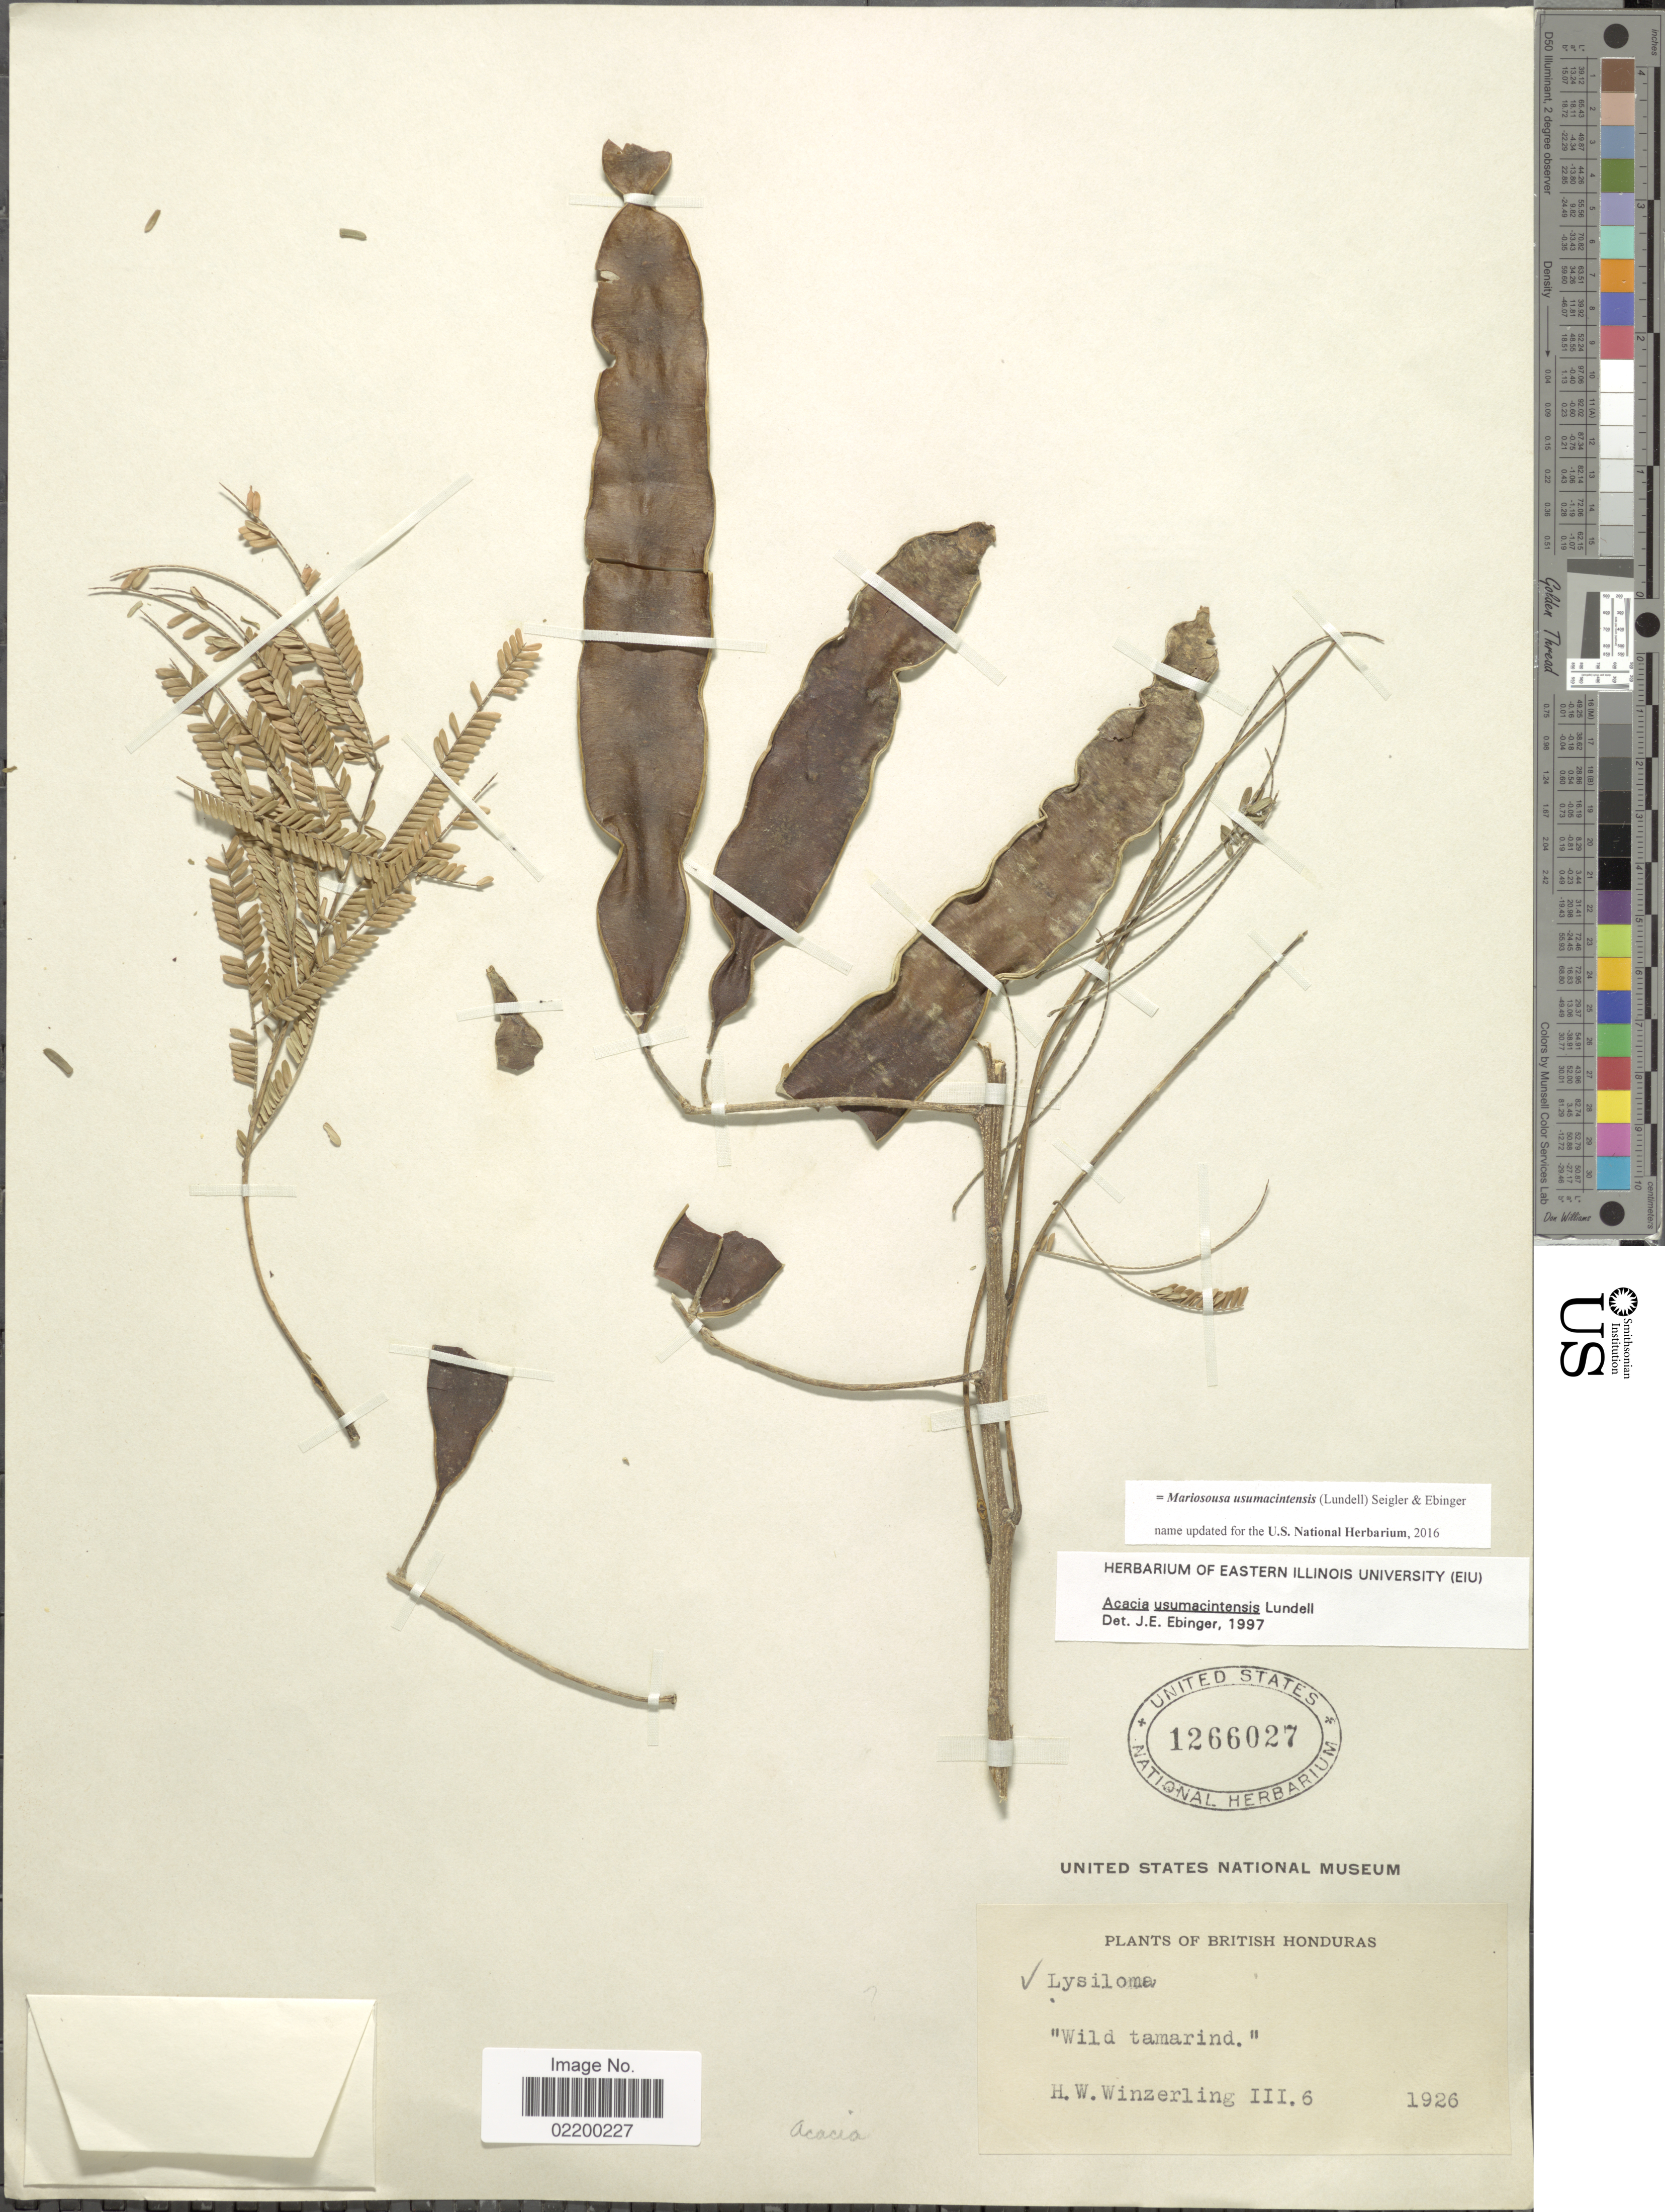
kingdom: Plantae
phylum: Tracheophyta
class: Magnoliopsida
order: Fabales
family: Fabaceae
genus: Mariosousa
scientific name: Mariosousa usumacintensis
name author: (Lundell) Seigler & Ebinger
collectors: H. Winzerling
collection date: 1926-03-06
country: Belize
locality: British Honduras, 'Wild tamarind'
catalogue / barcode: US 1266027